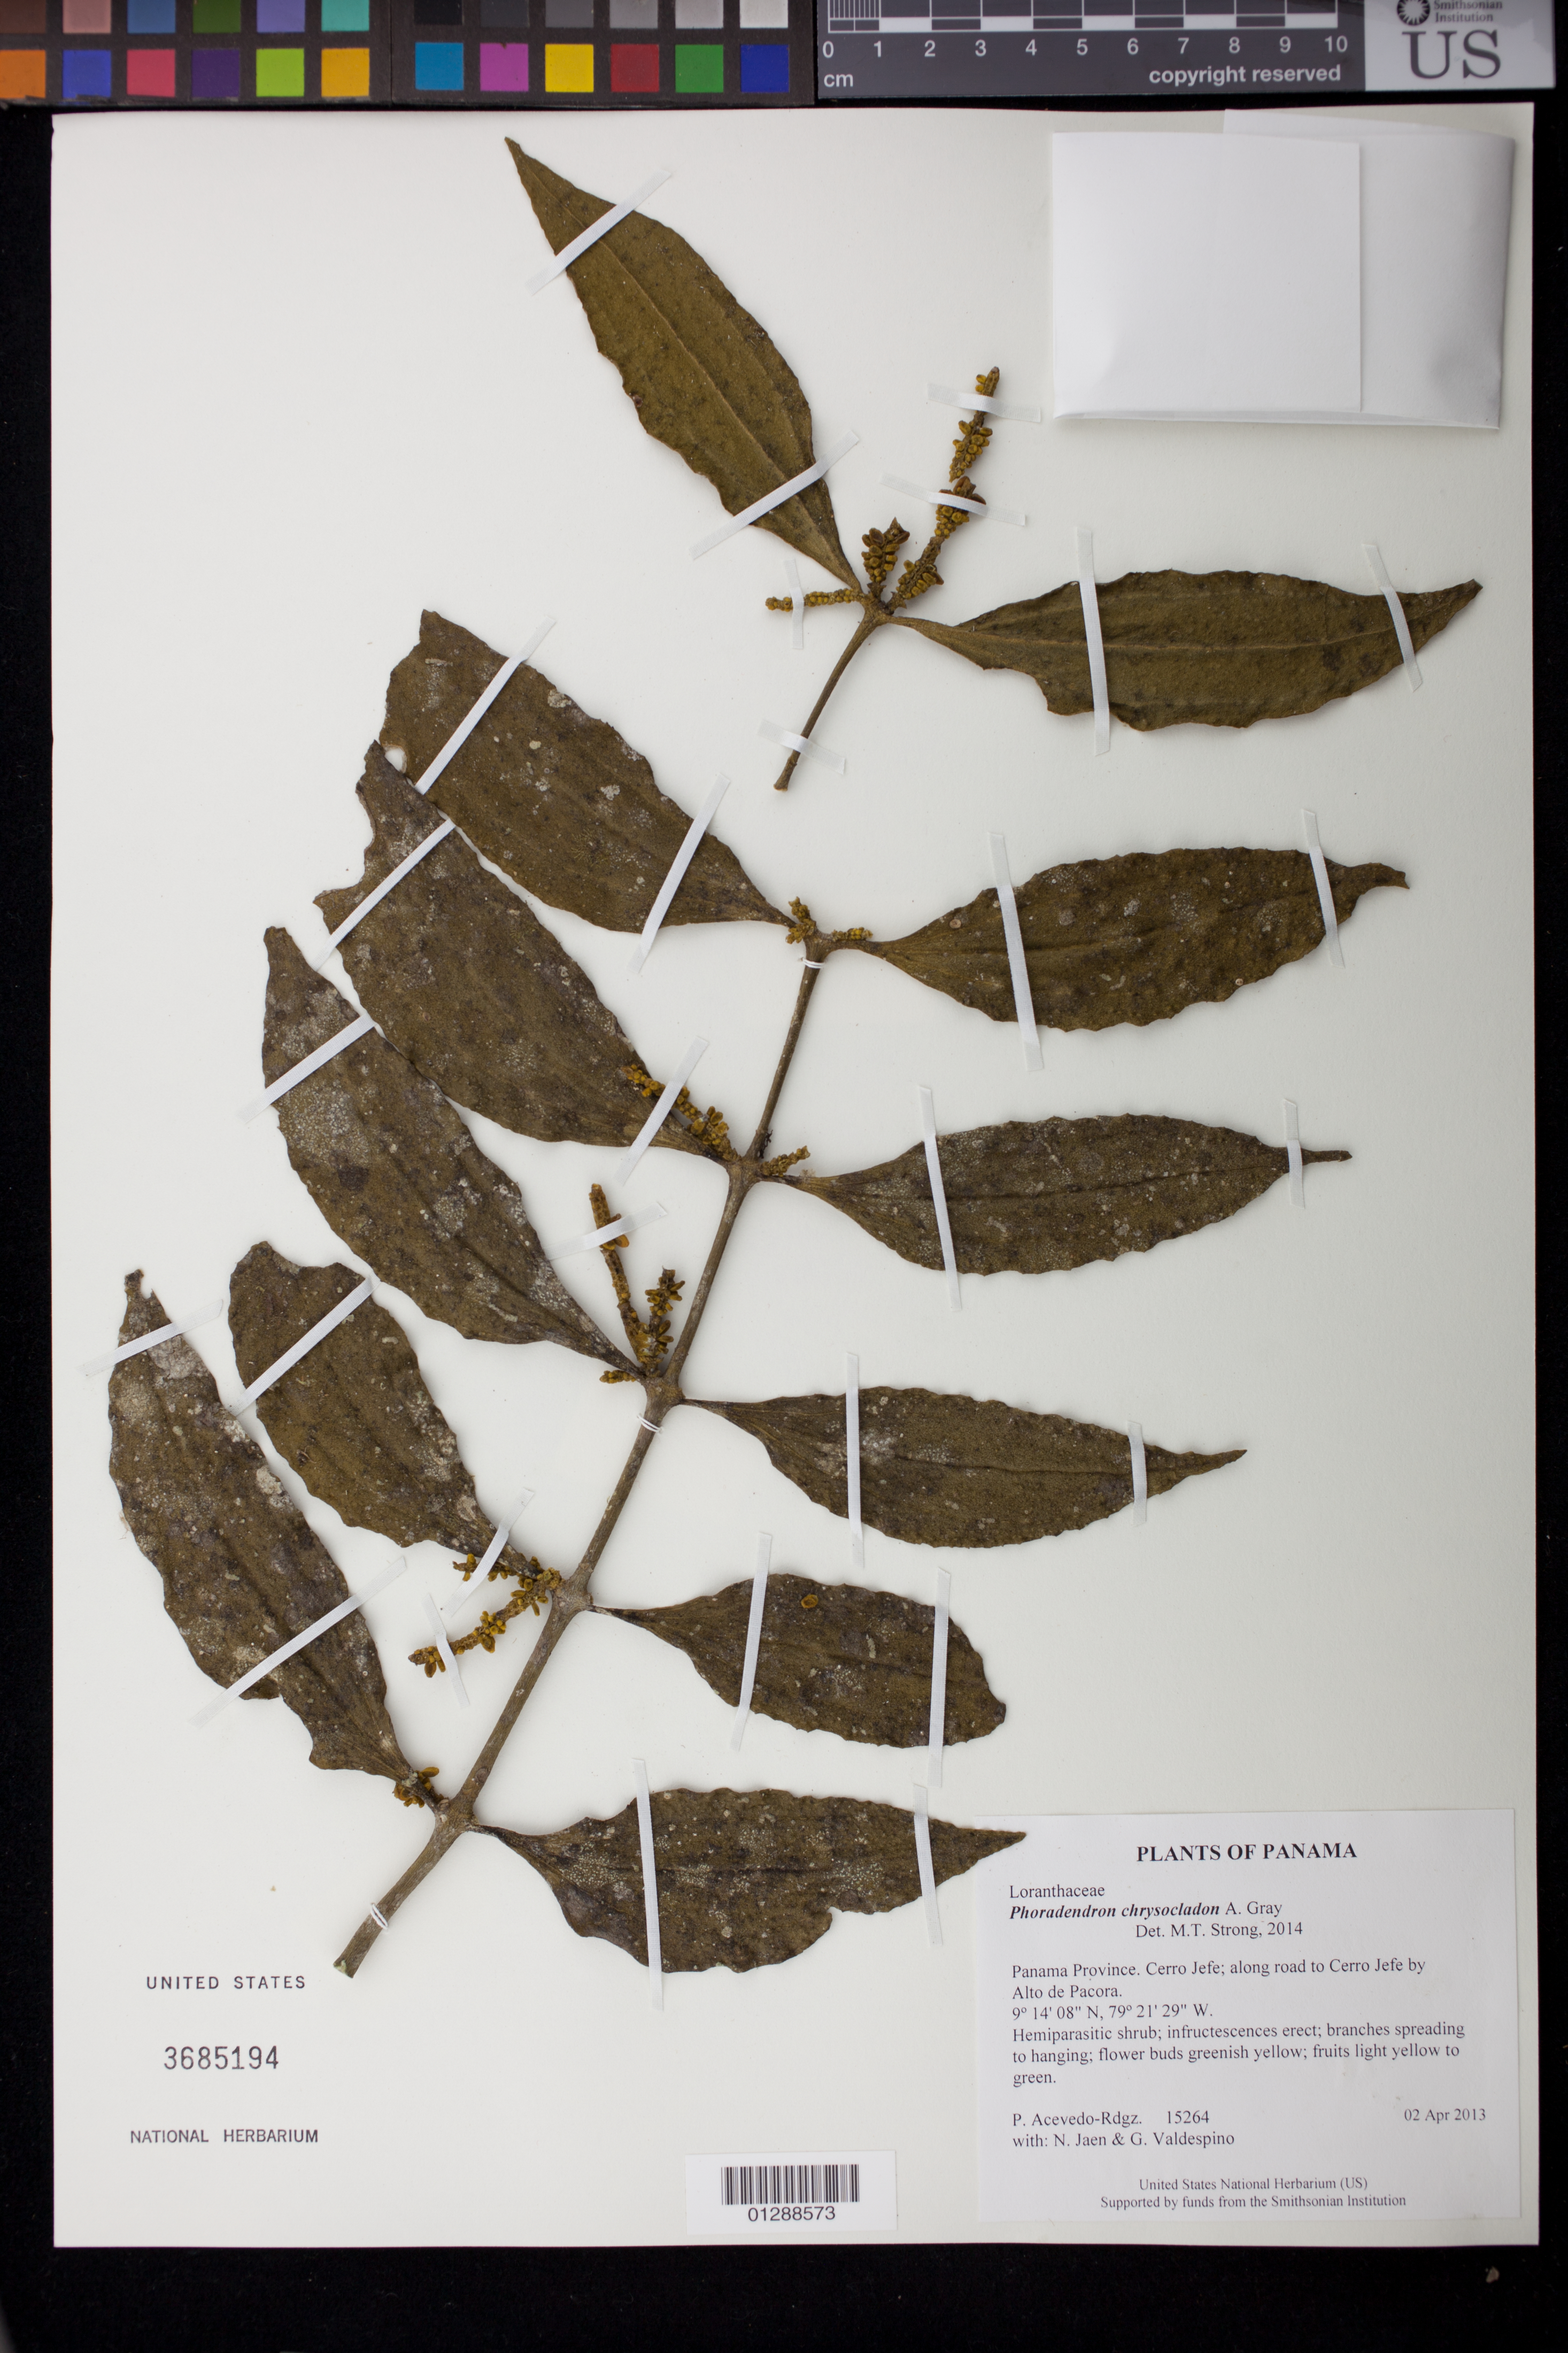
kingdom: Plantae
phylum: Tracheophyta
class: Magnoliopsida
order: Santalales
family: Viscaceae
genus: Phoradendron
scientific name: Phoradendron chrysocladon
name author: A. Gray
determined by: Strong, M. T., (US), Smithsonian Institution - National Museum of Natural History (UNITED STATES)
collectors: P. Acevedo-Rodr., N. Jaén & G. Valdespino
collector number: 15264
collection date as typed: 02 Apr 2013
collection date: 2013-04-02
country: Panama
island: Panama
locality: Cerro Jefe; along road to Cerro Jefe by Alto de Pacora.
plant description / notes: US, PMA, SCZ, NY, MO, GH, P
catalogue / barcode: US 3685194